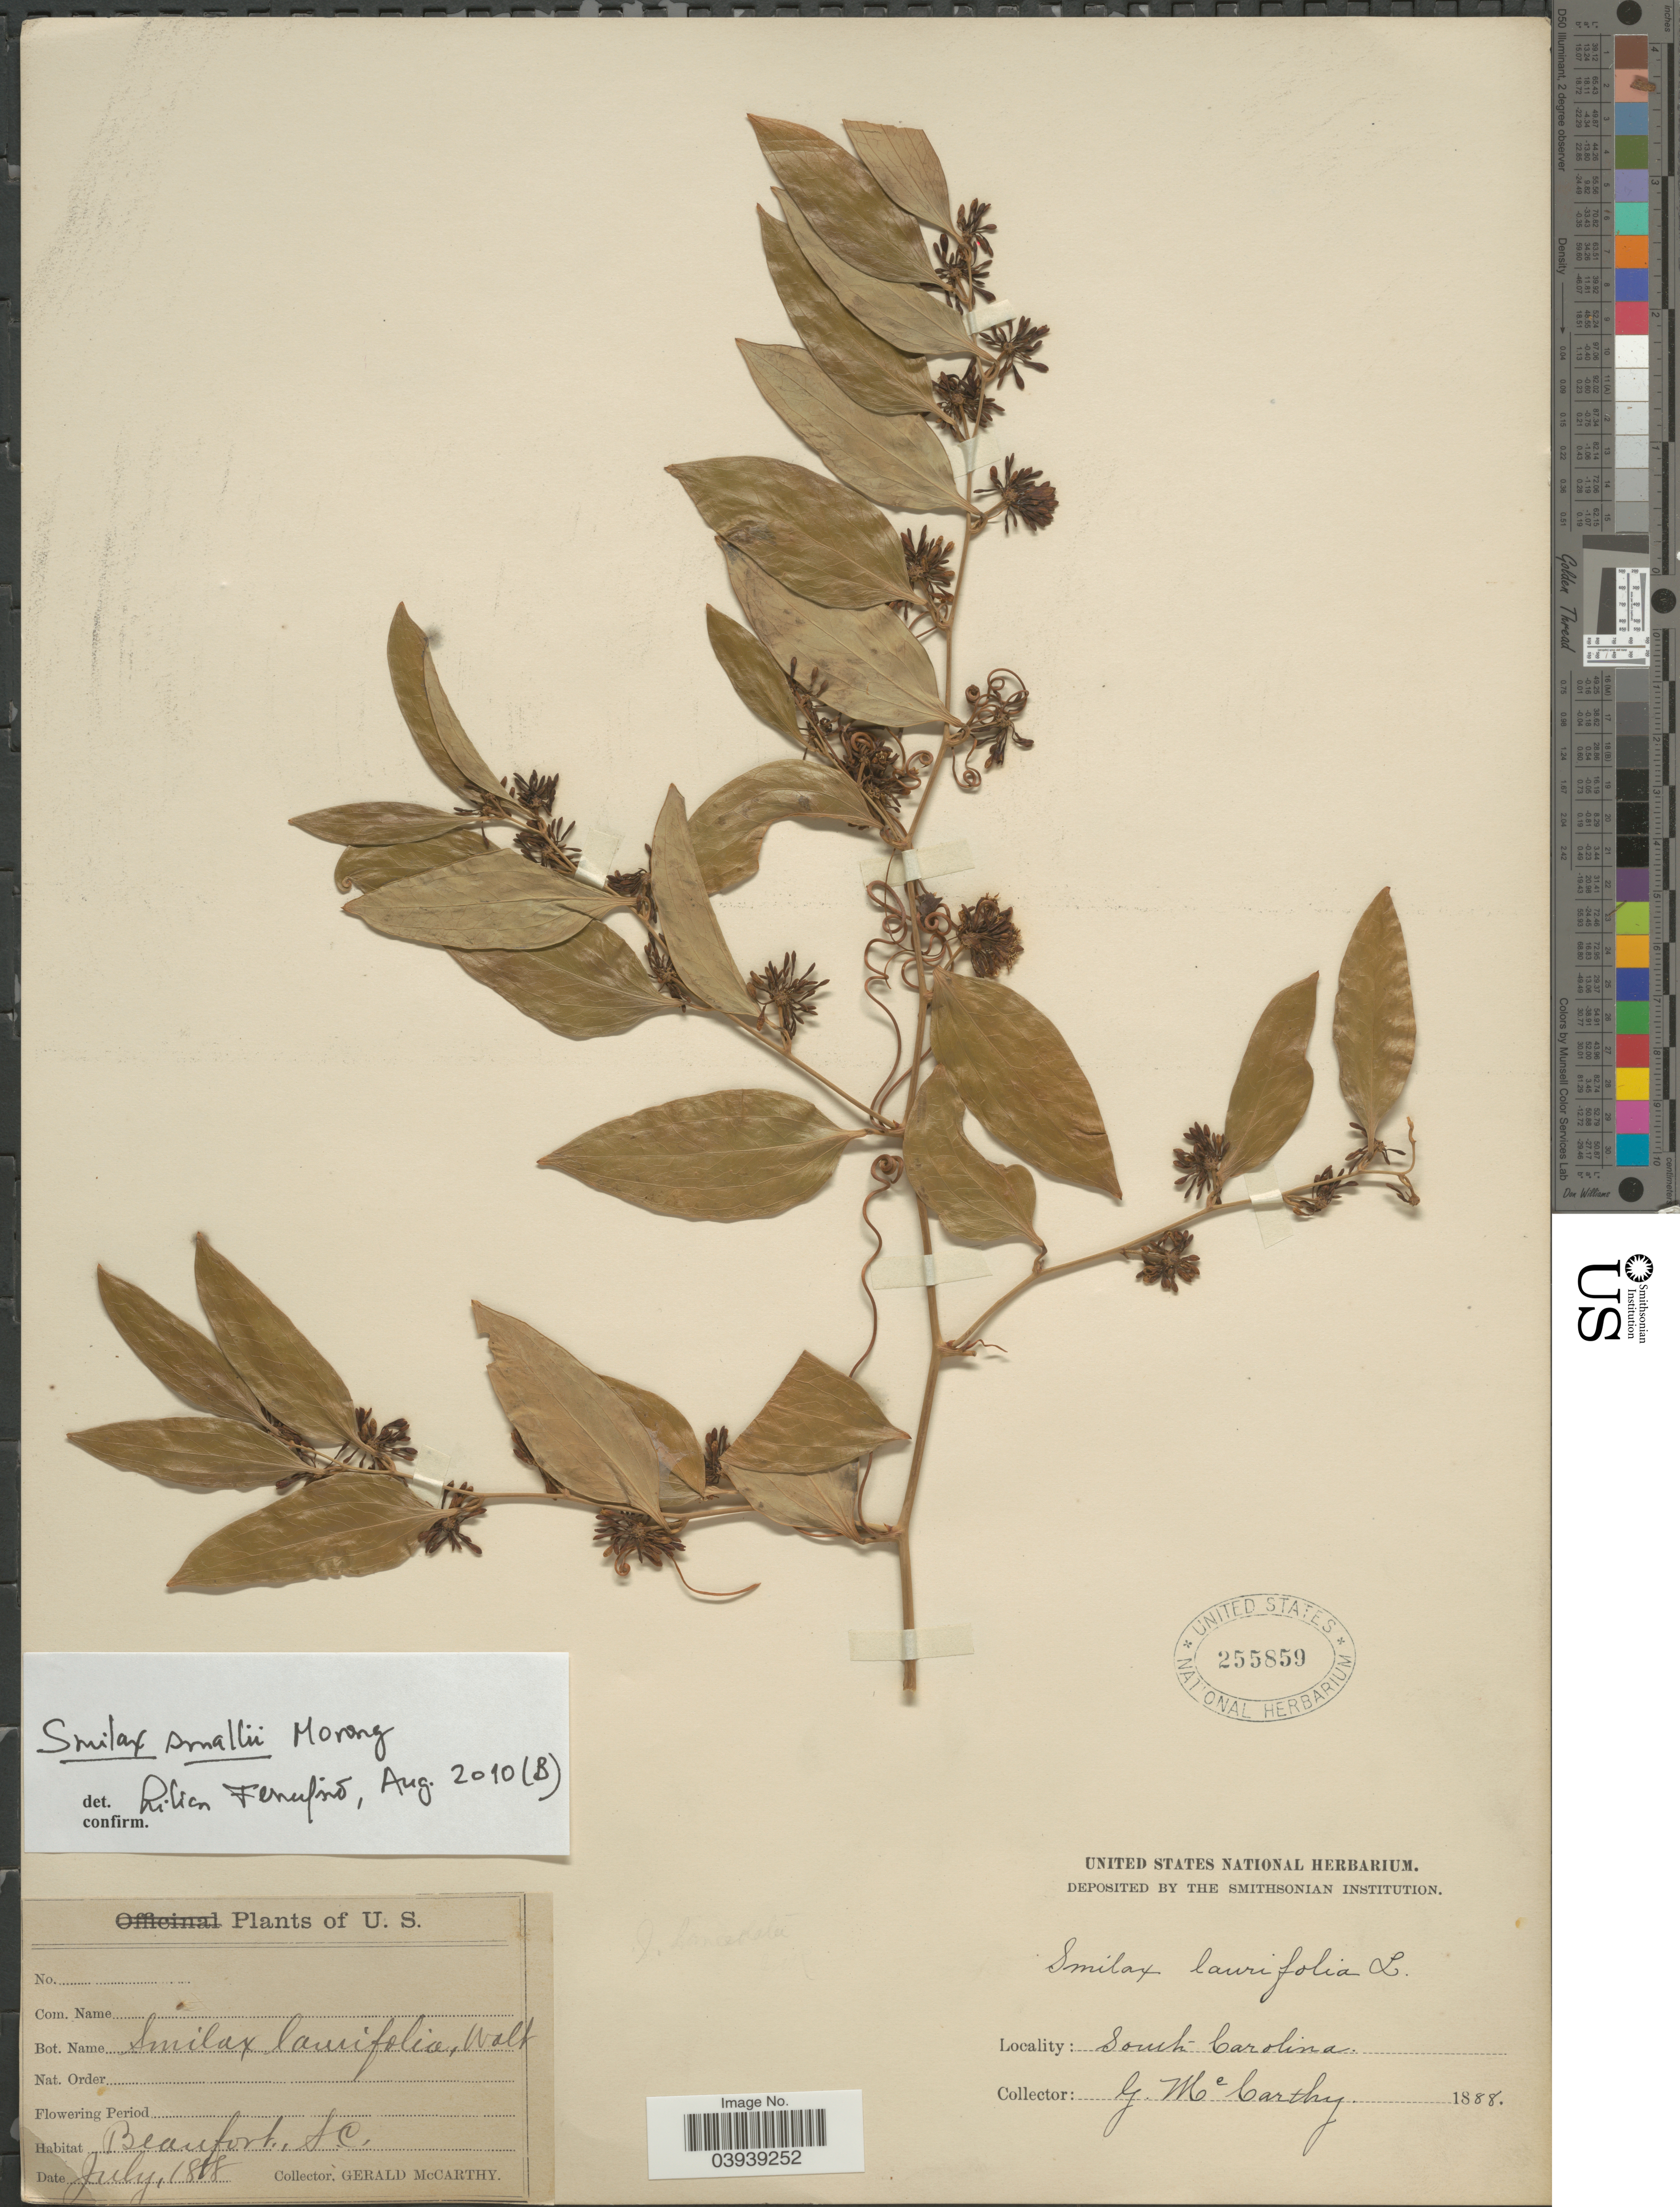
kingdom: Plantae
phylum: Tracheophyta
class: Liliopsida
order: Liliales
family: Smilacaceae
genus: Smilax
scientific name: Smilax smallii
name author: Morong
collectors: G. McCarthy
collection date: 1888-07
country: United States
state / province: South Carolina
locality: Beaufort.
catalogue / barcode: US 255859